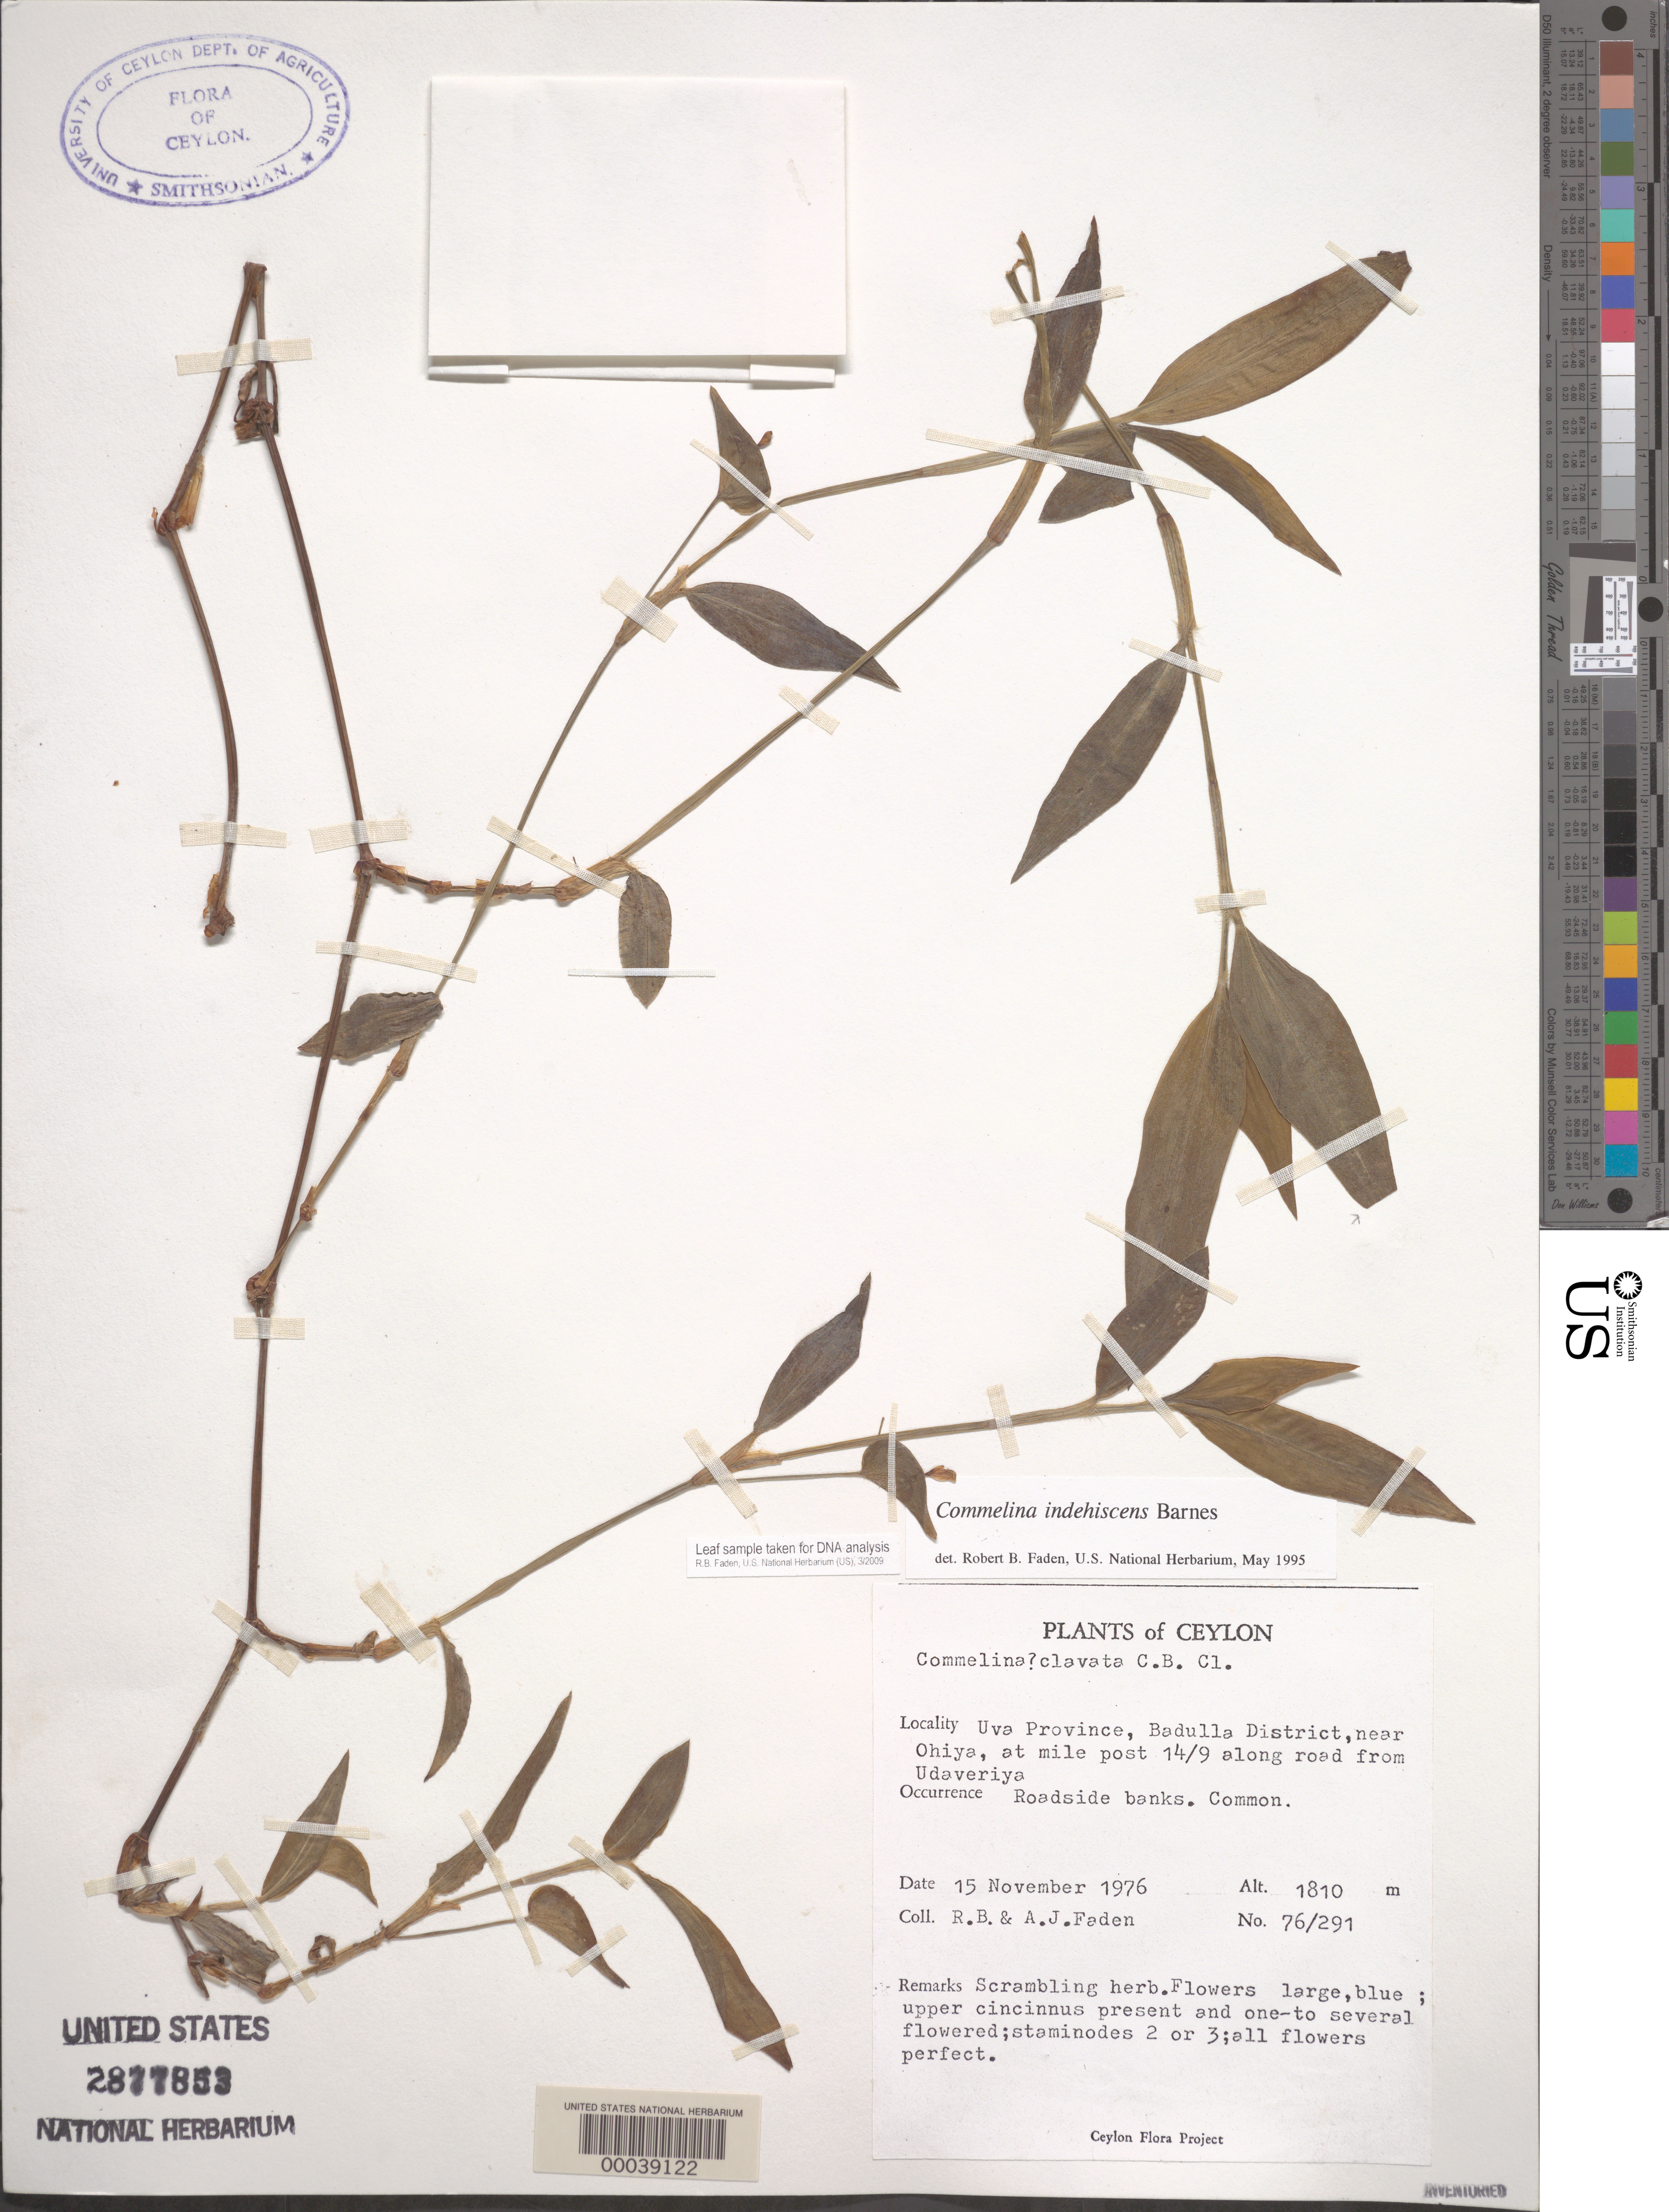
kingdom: Plantae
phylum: Tracheophyta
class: Liliopsida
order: Commelinales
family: Commelinaceae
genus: Commelina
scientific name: Commelina indehiscens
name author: E. Barnes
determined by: Faden, Robert B., (US), Smithsonian Institution - National Museum of Natural History (UNITED STATES)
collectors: R. B. Faden & A. J. Faden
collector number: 76/291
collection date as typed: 15 Nov 1976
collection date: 1976-11-15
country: Sri Lanka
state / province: Uva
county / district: Badulla Dist.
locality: Near ohiya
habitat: Roadside banks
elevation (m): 1810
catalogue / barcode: US 2877853